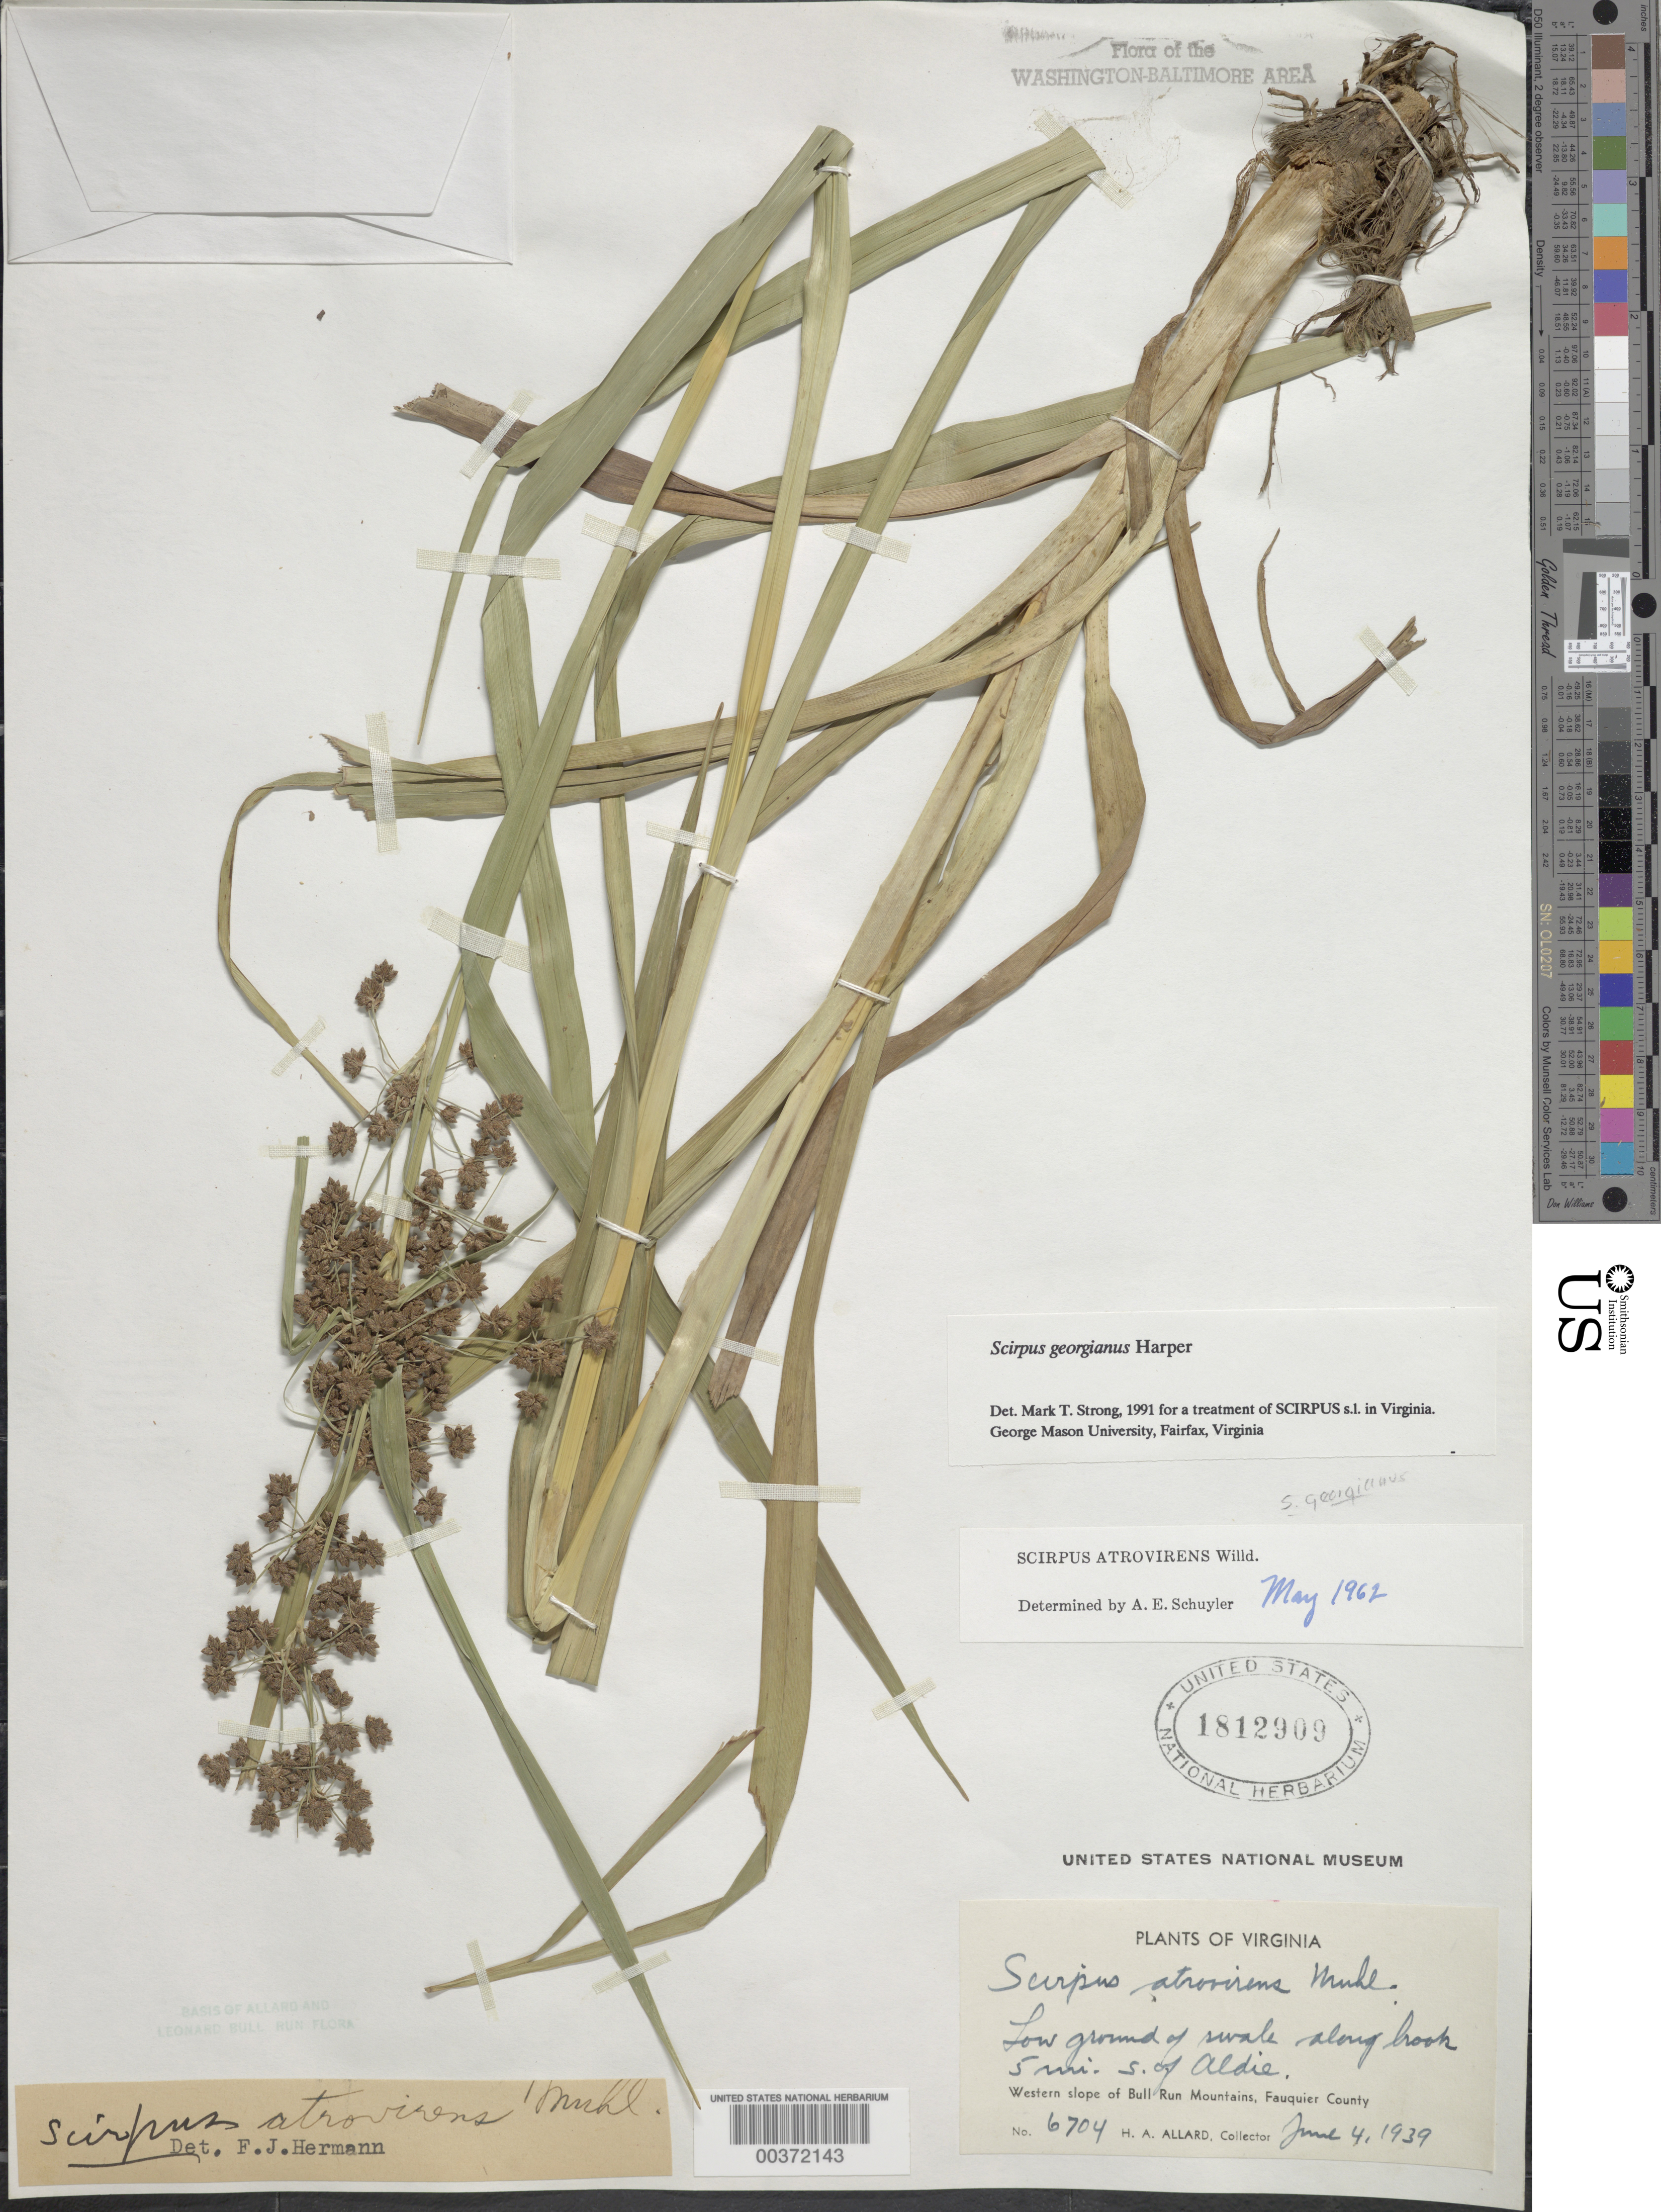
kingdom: Plantae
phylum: Tracheophyta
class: Liliopsida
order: Poales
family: Cyperaceae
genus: Scirpus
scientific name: Scirpus atrovirens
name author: Willd.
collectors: H. A. Allard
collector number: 6704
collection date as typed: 04 Jun 1939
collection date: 1939-06-04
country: United States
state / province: Virginia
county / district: Fauquier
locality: South of Aldie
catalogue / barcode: US 1812909